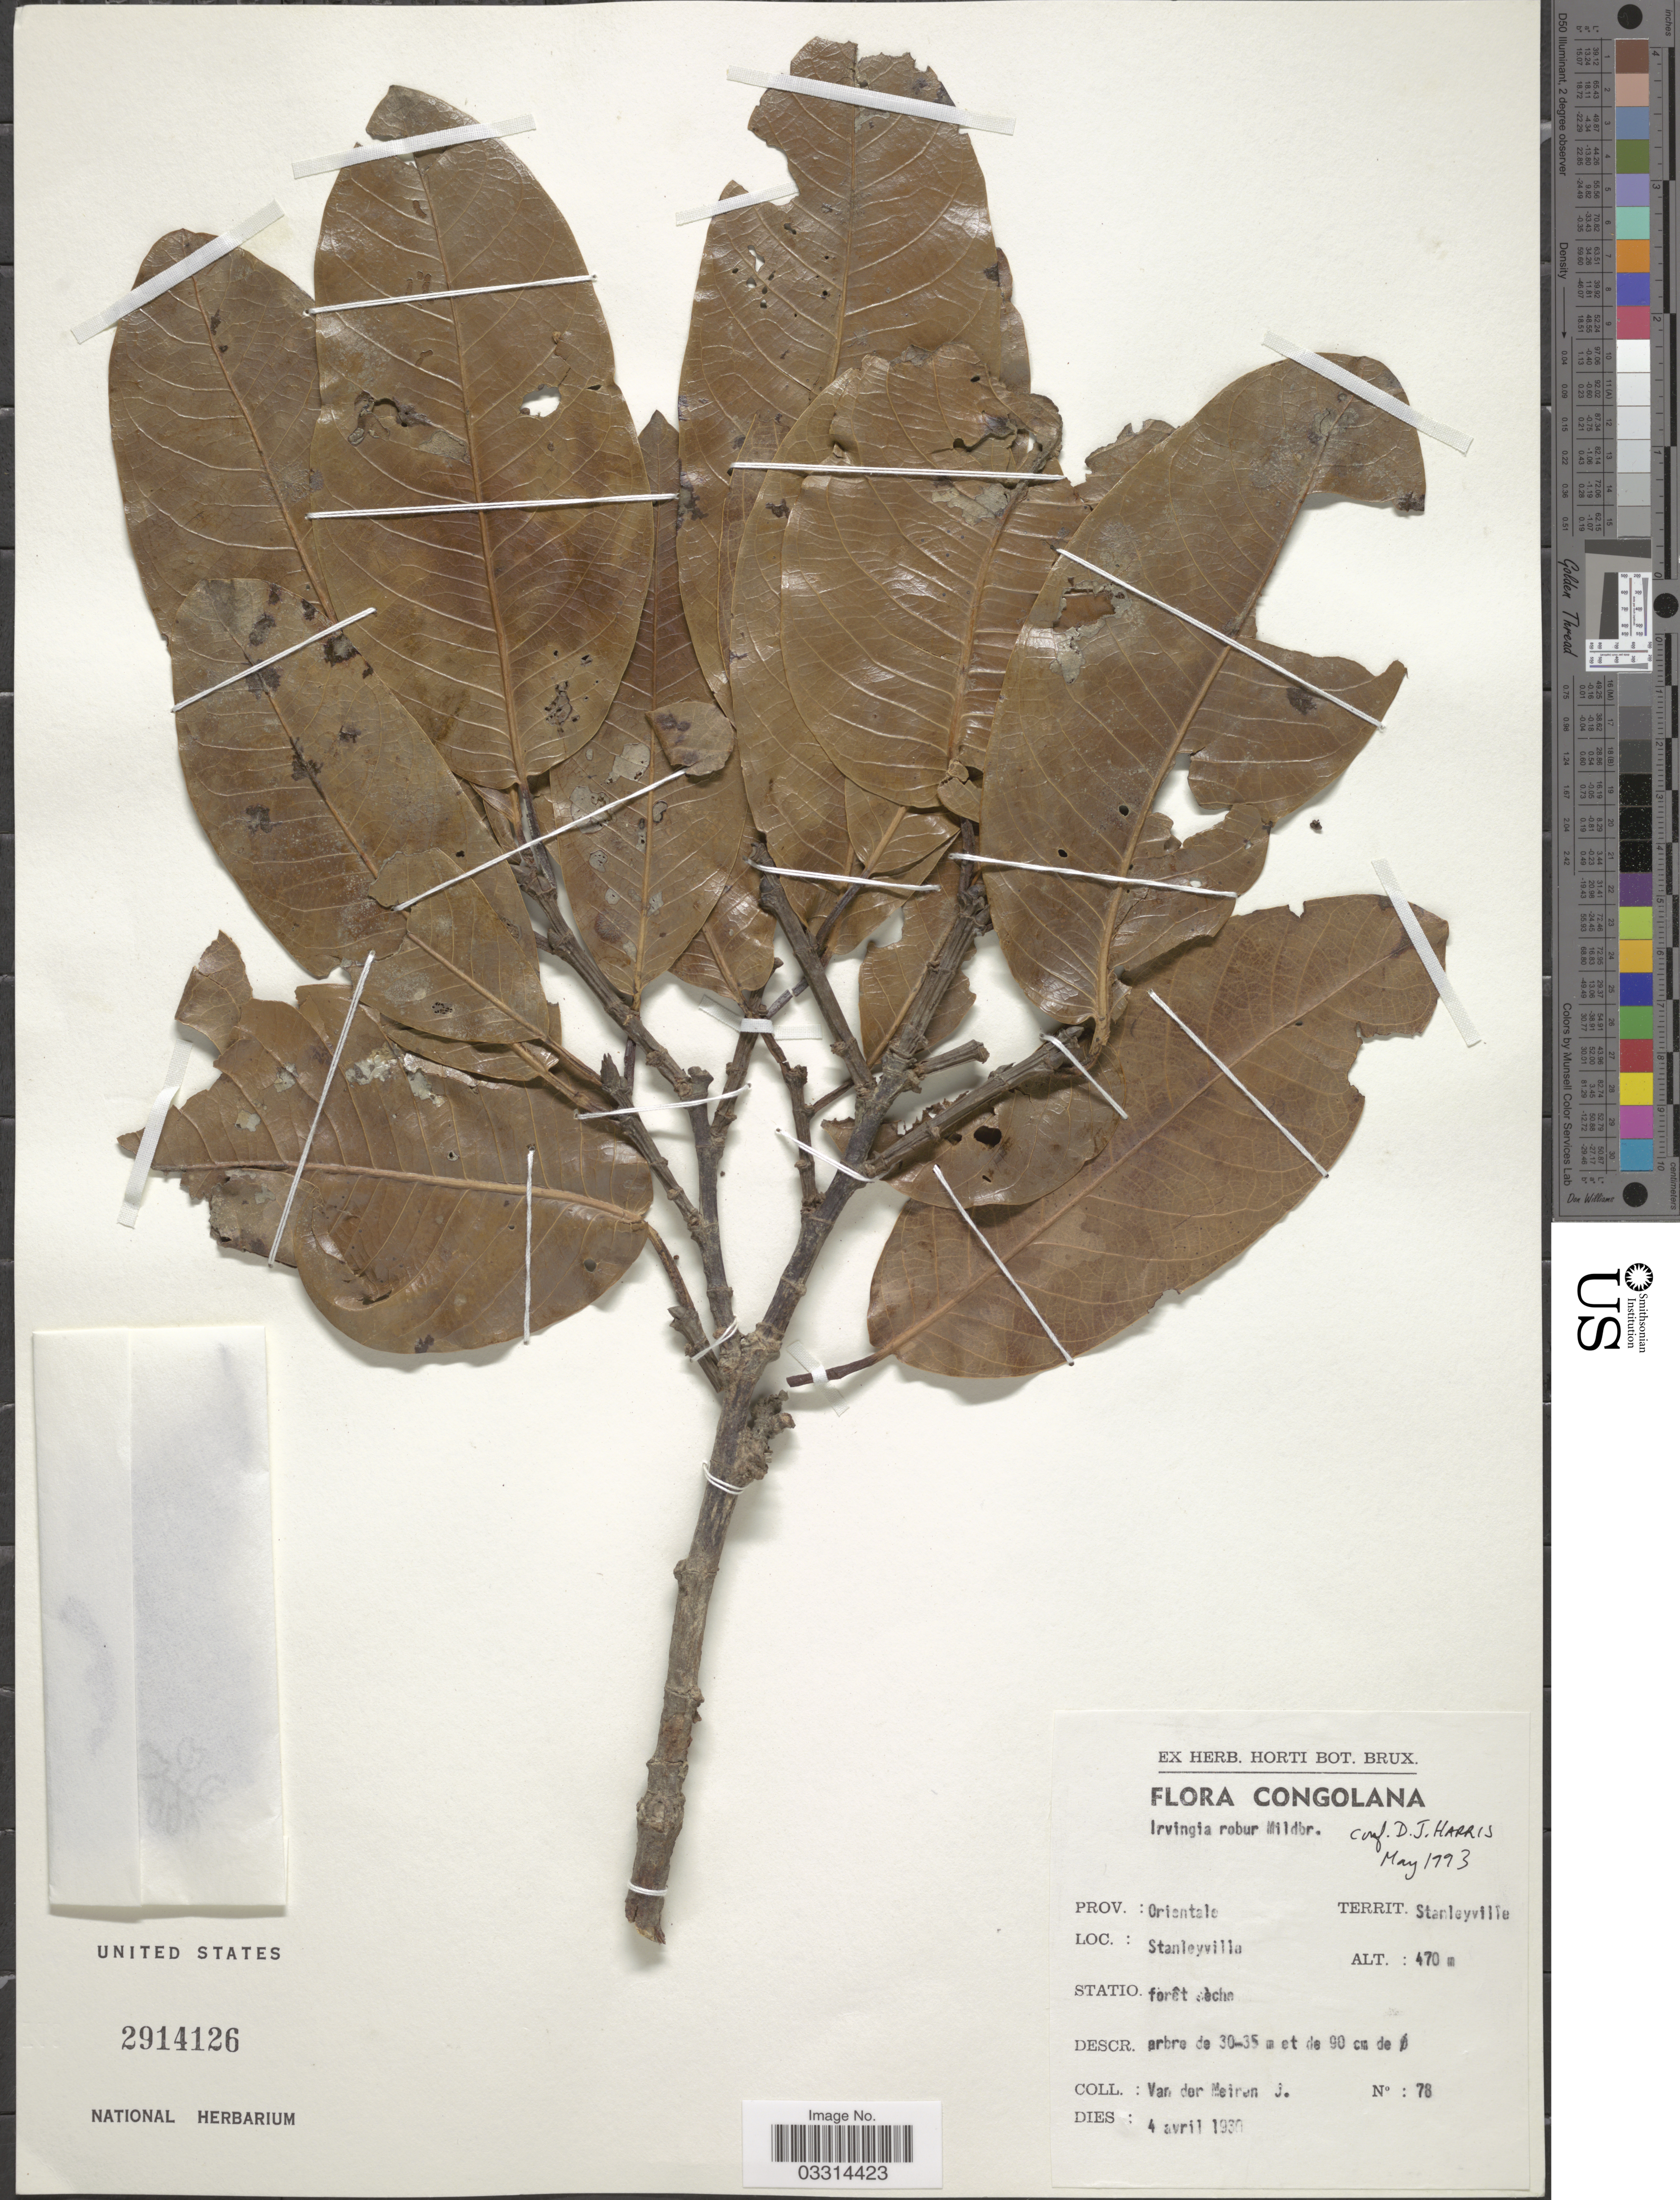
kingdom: Plantae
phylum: Tracheophyta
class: Magnoliopsida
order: Malpighiales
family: Irvingiaceae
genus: Irvingia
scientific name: Irvingia robur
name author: Mildbraed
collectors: J. Meiren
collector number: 78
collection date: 1930-04-04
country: Congo, Democratic Republic of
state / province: Tshopo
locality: Congolana. Territ. Stanleyville. Stanlylvilla.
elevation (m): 470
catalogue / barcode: US 2914126